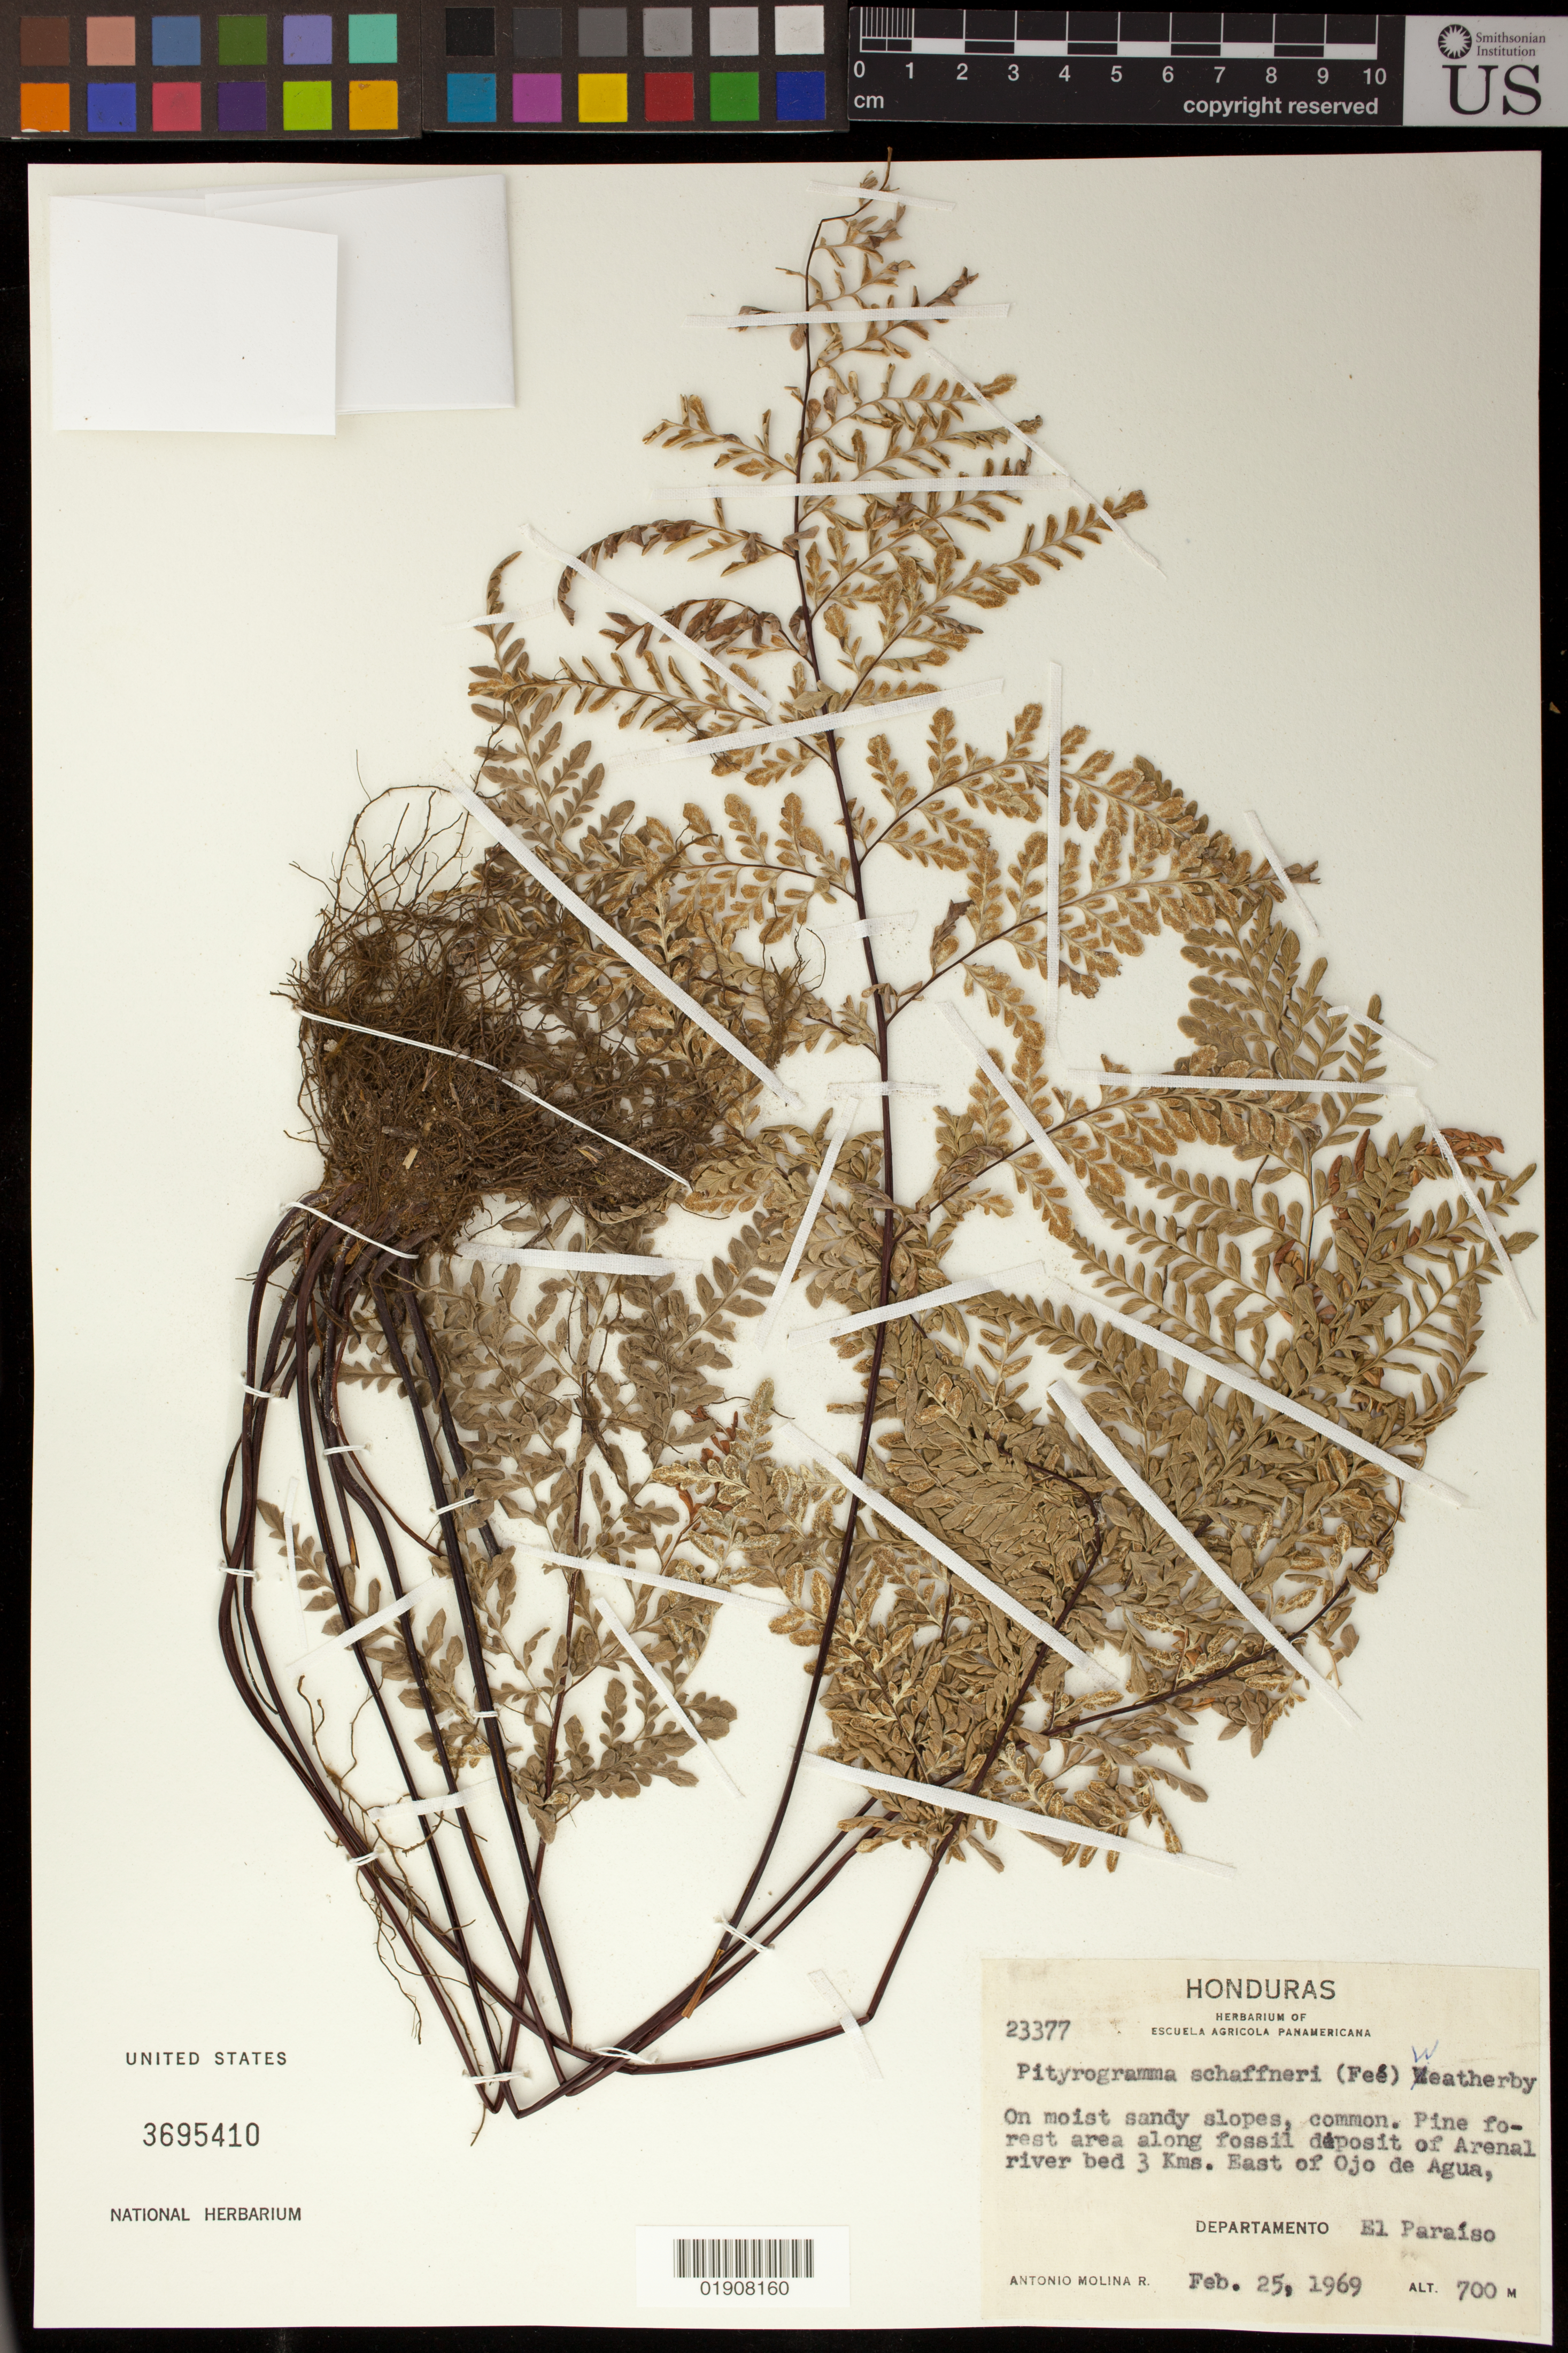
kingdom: Plantae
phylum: Tracheophyta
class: Polypodiopsida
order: Polypodiales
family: Pteridaceae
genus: Pityrogramma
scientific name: Pityrogramma dealbata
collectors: A. Molina R.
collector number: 23377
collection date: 1969-02-25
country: Honduras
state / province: El Paraíso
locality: Along fossil deposit of Arenal river bed 3 kms. east of Ojo de Agua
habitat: Pine forest.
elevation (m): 700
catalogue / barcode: US 3695410